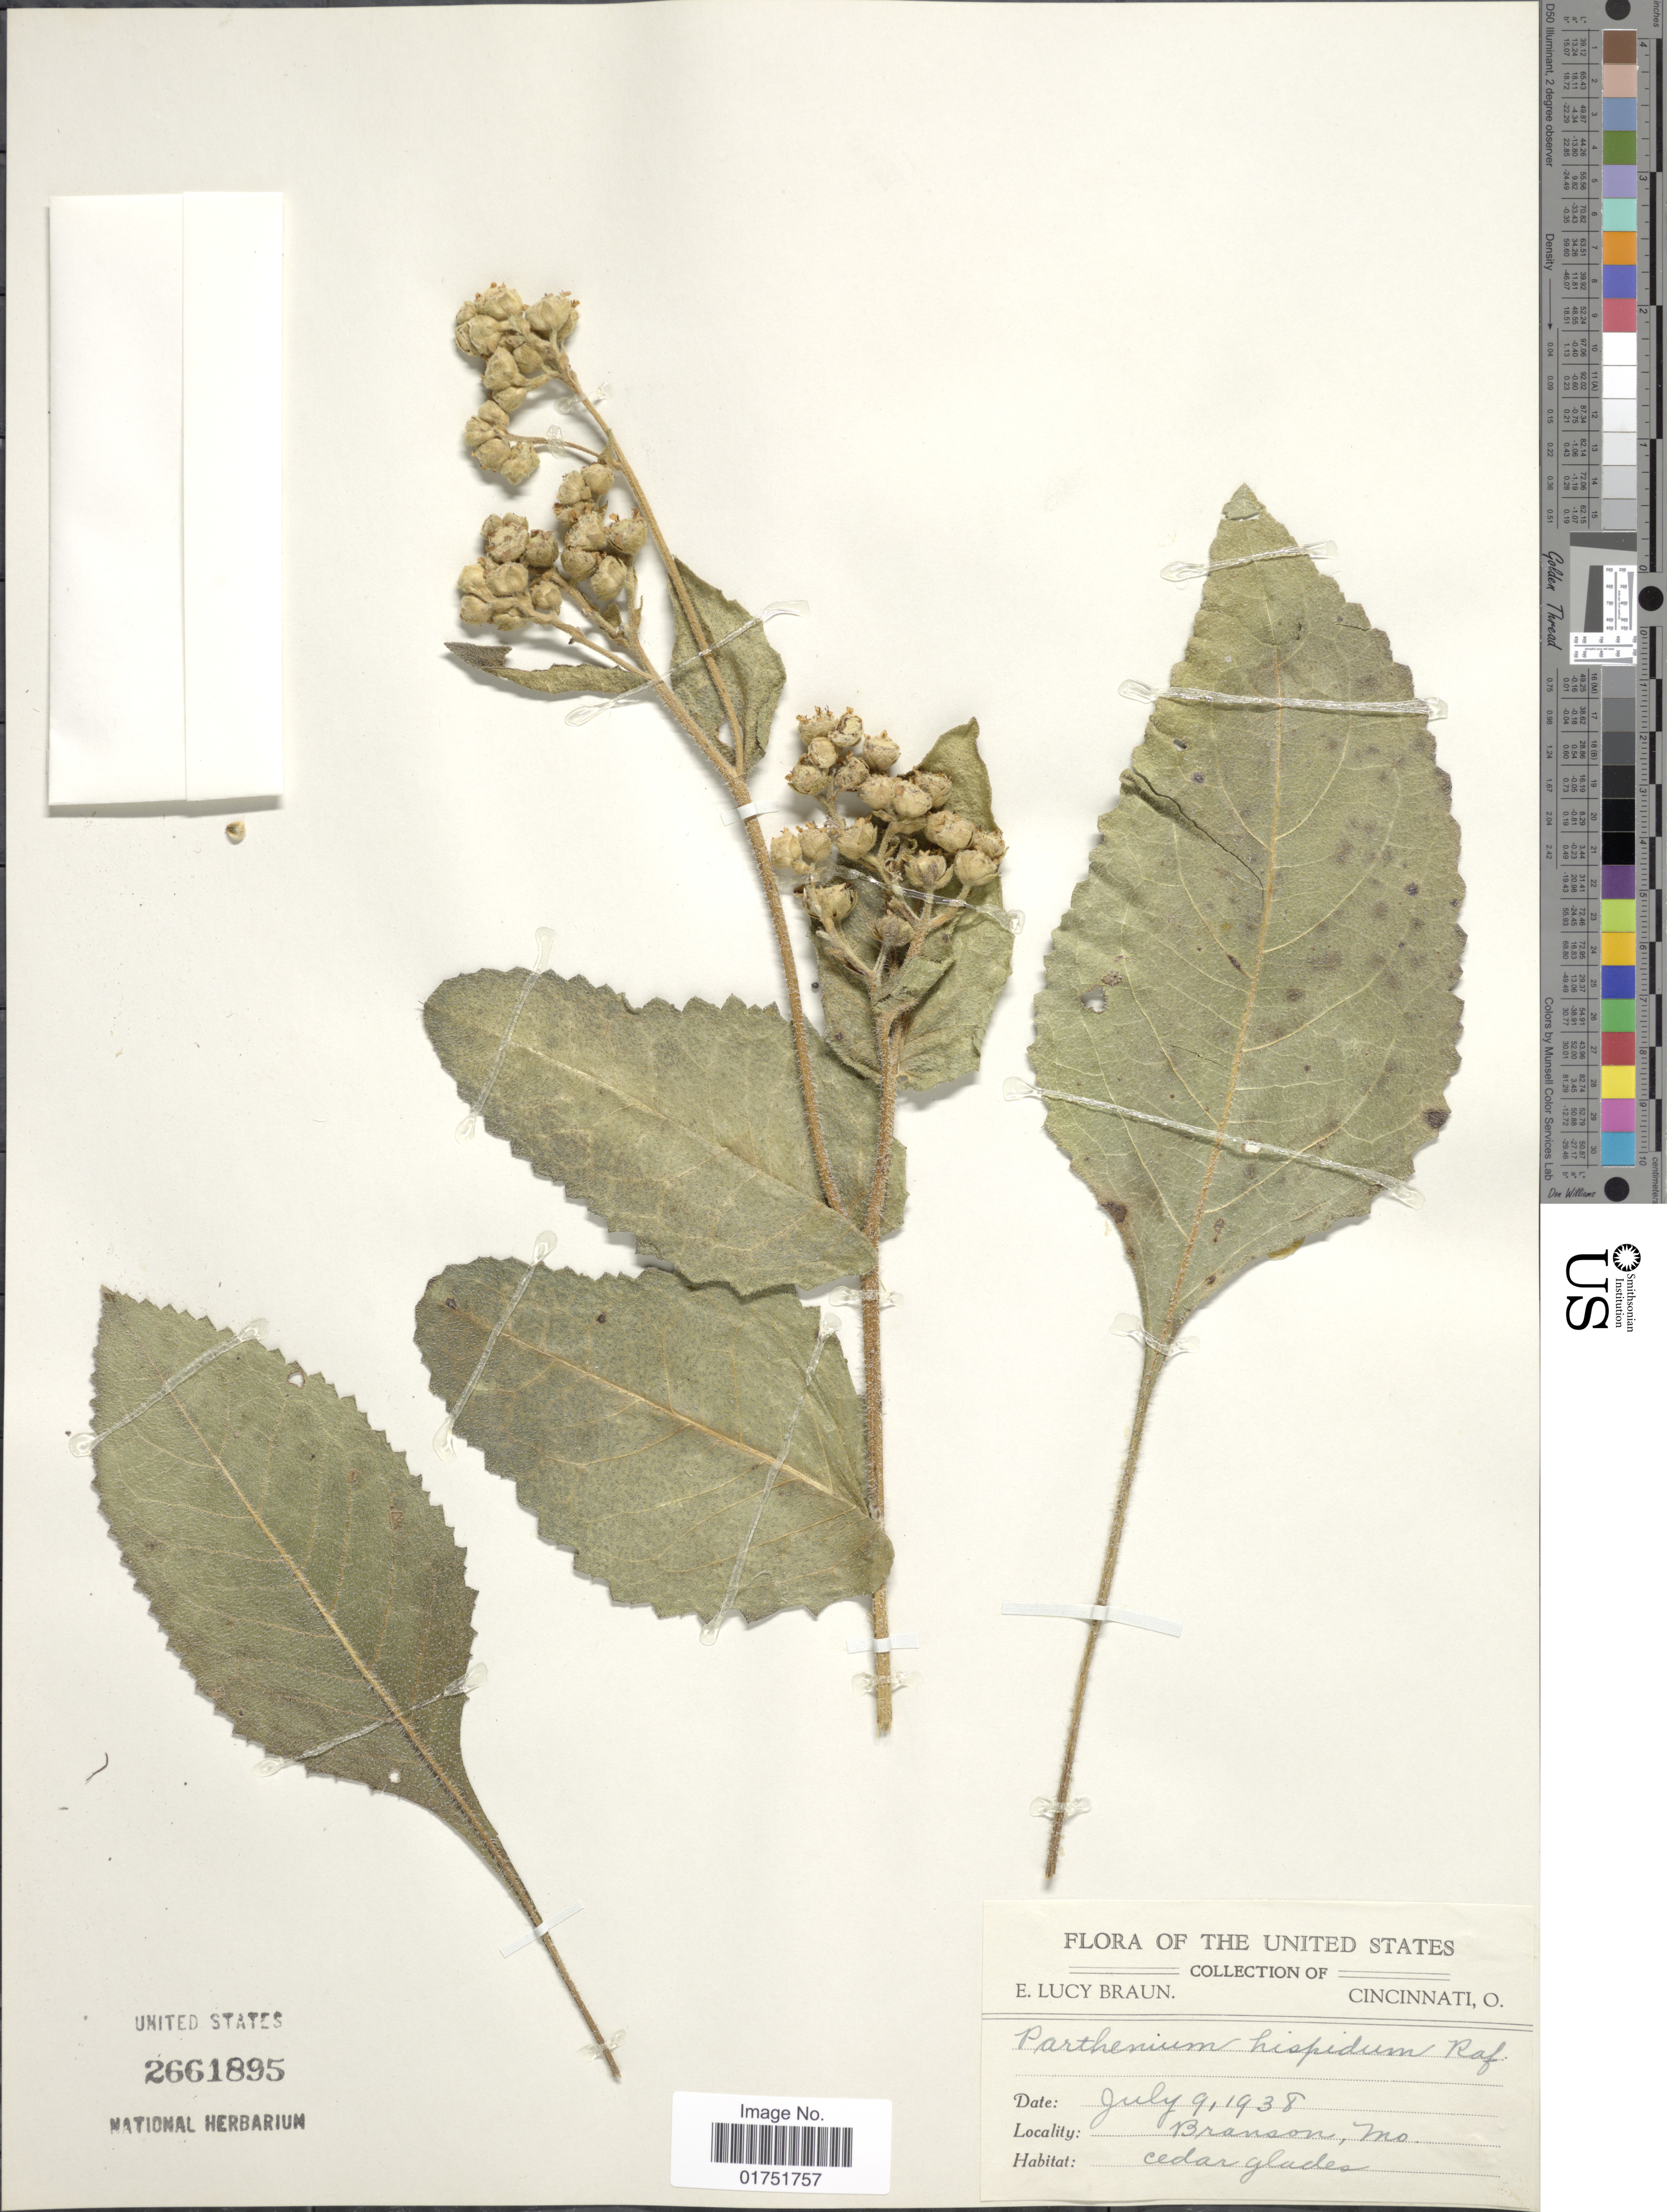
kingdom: Plantae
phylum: Tracheophyta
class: Magnoliopsida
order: Asterales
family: Asteraceae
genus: Parthenium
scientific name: Parthenium hispidum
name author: Raf.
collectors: E. L. Braun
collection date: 1938-07-09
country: United States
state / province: Missouri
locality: Branson, Mo.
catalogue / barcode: US 2661895